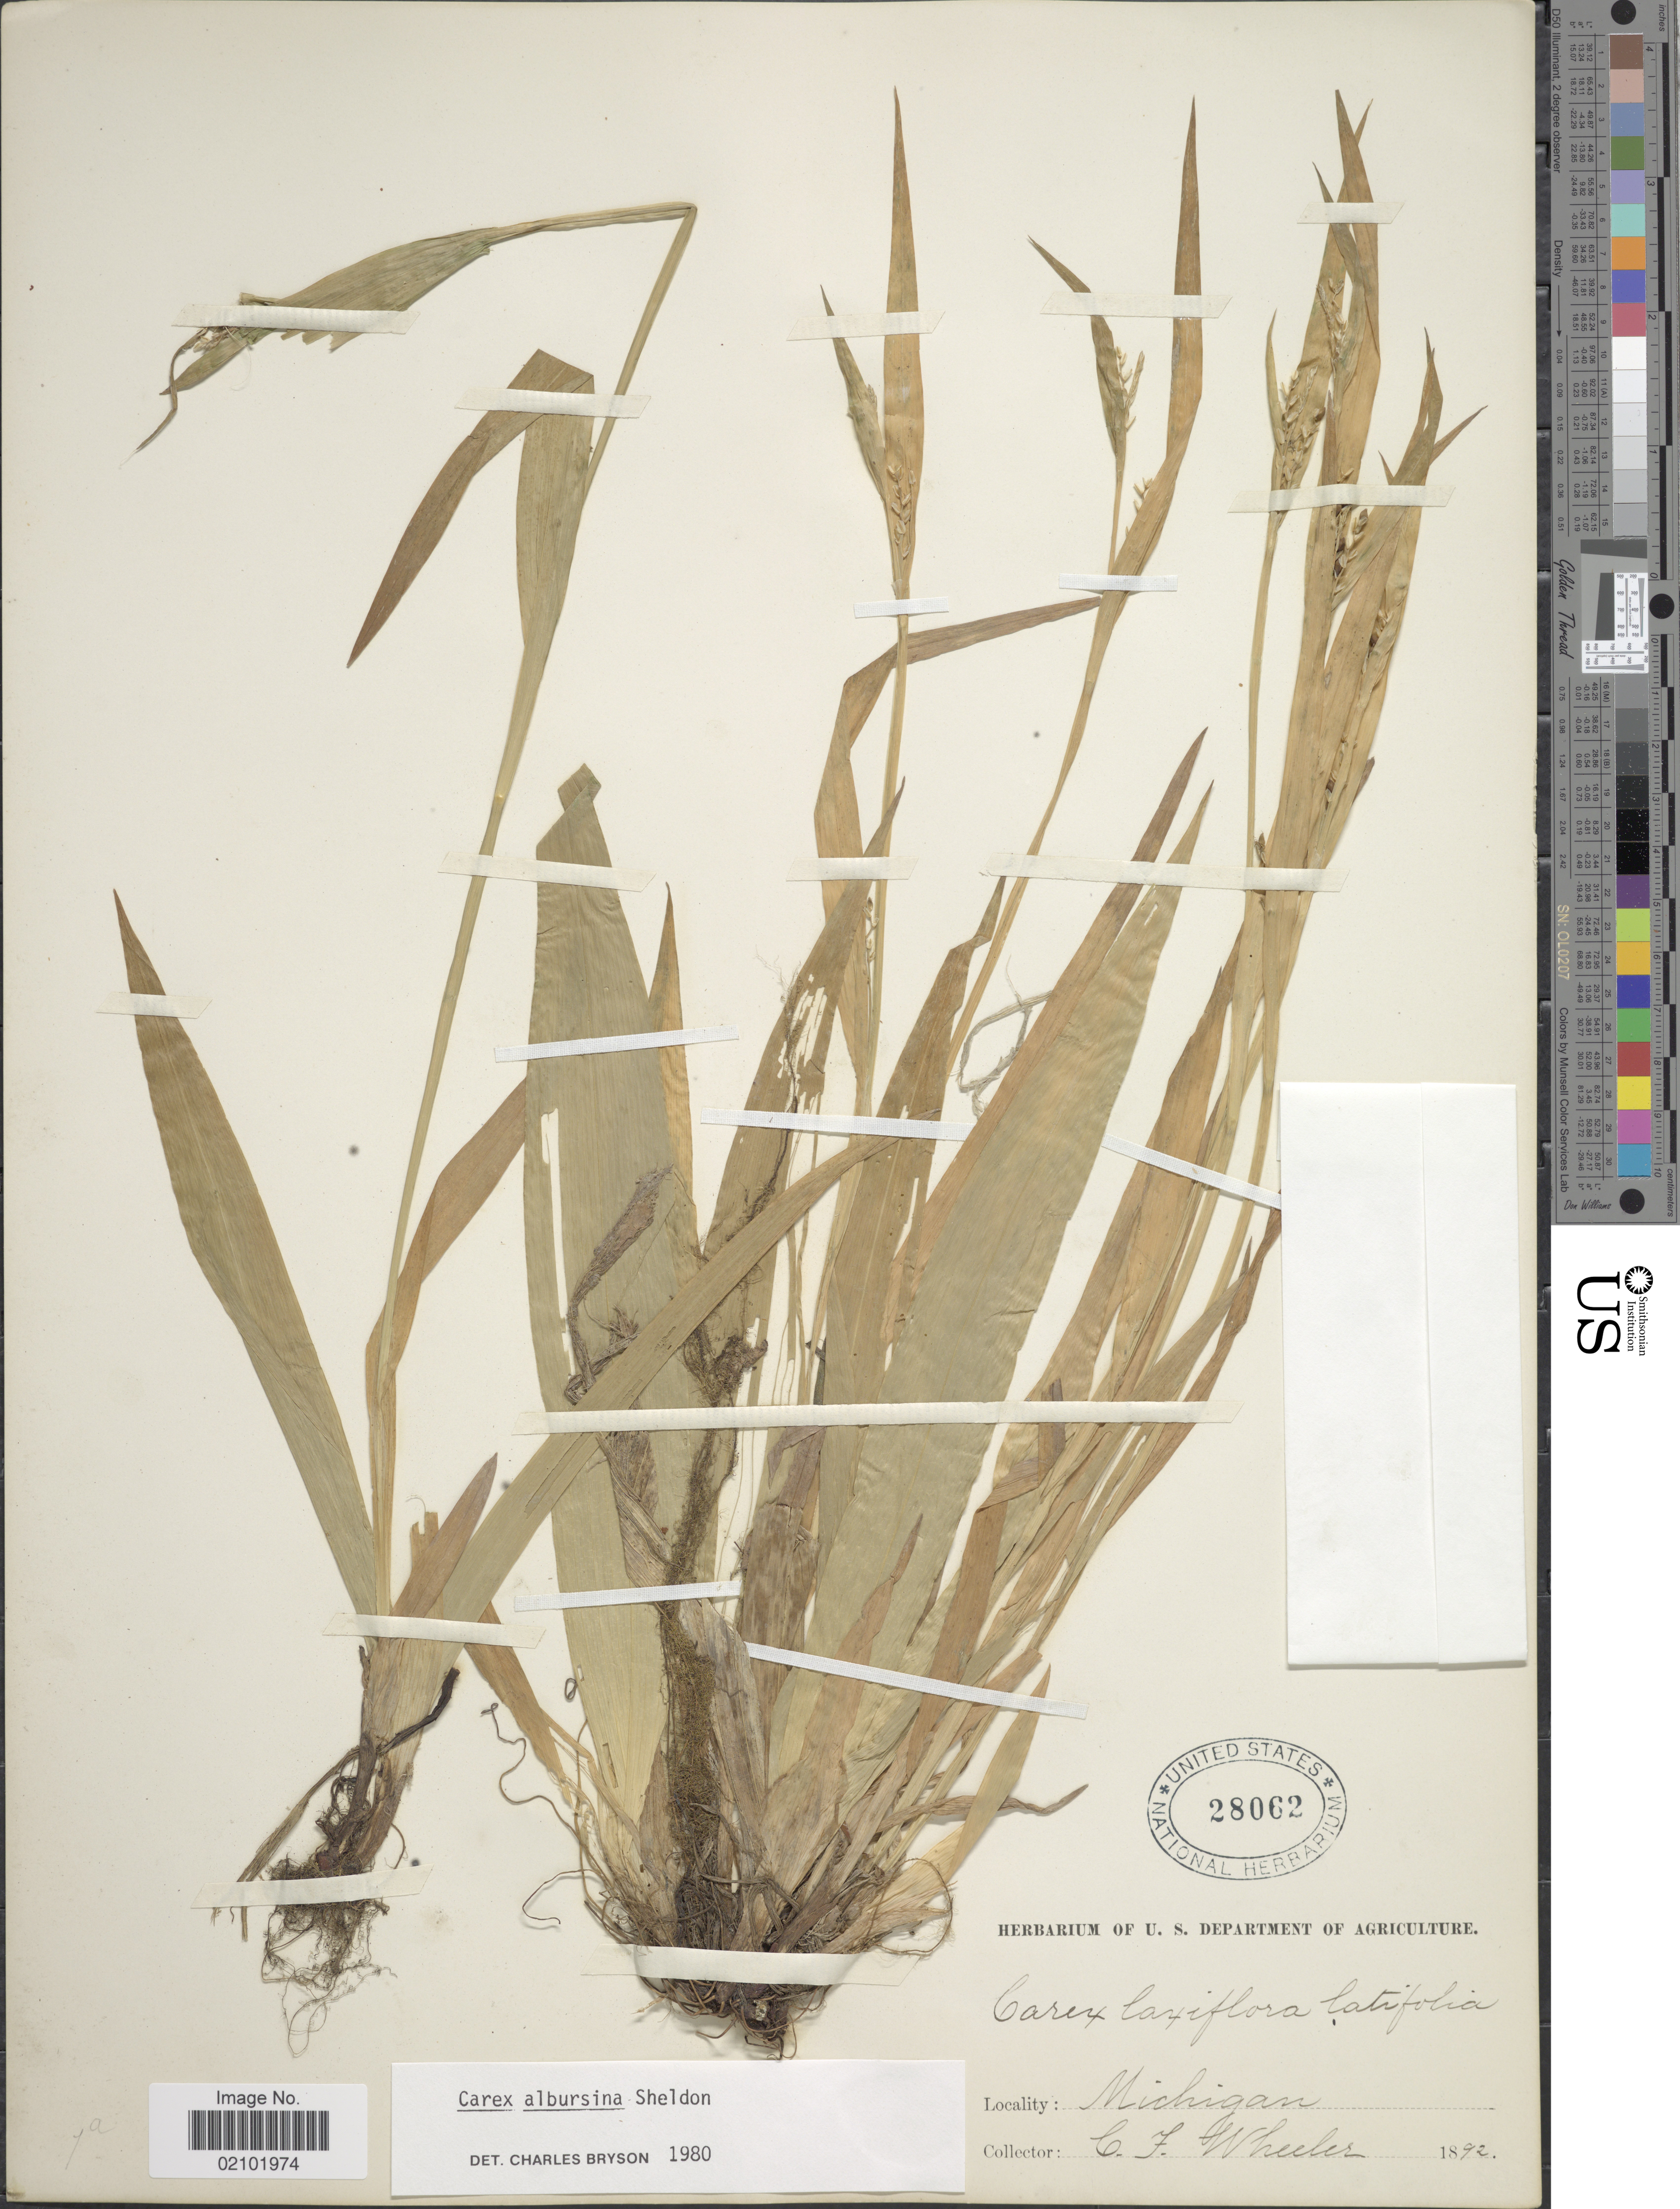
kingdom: Plantae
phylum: Tracheophyta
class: Liliopsida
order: Poales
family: Cyperaceae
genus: Carex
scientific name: Carex albursina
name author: E. Sheld.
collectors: C. Wheeler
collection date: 1892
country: United States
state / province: Michigan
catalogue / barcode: US 28062